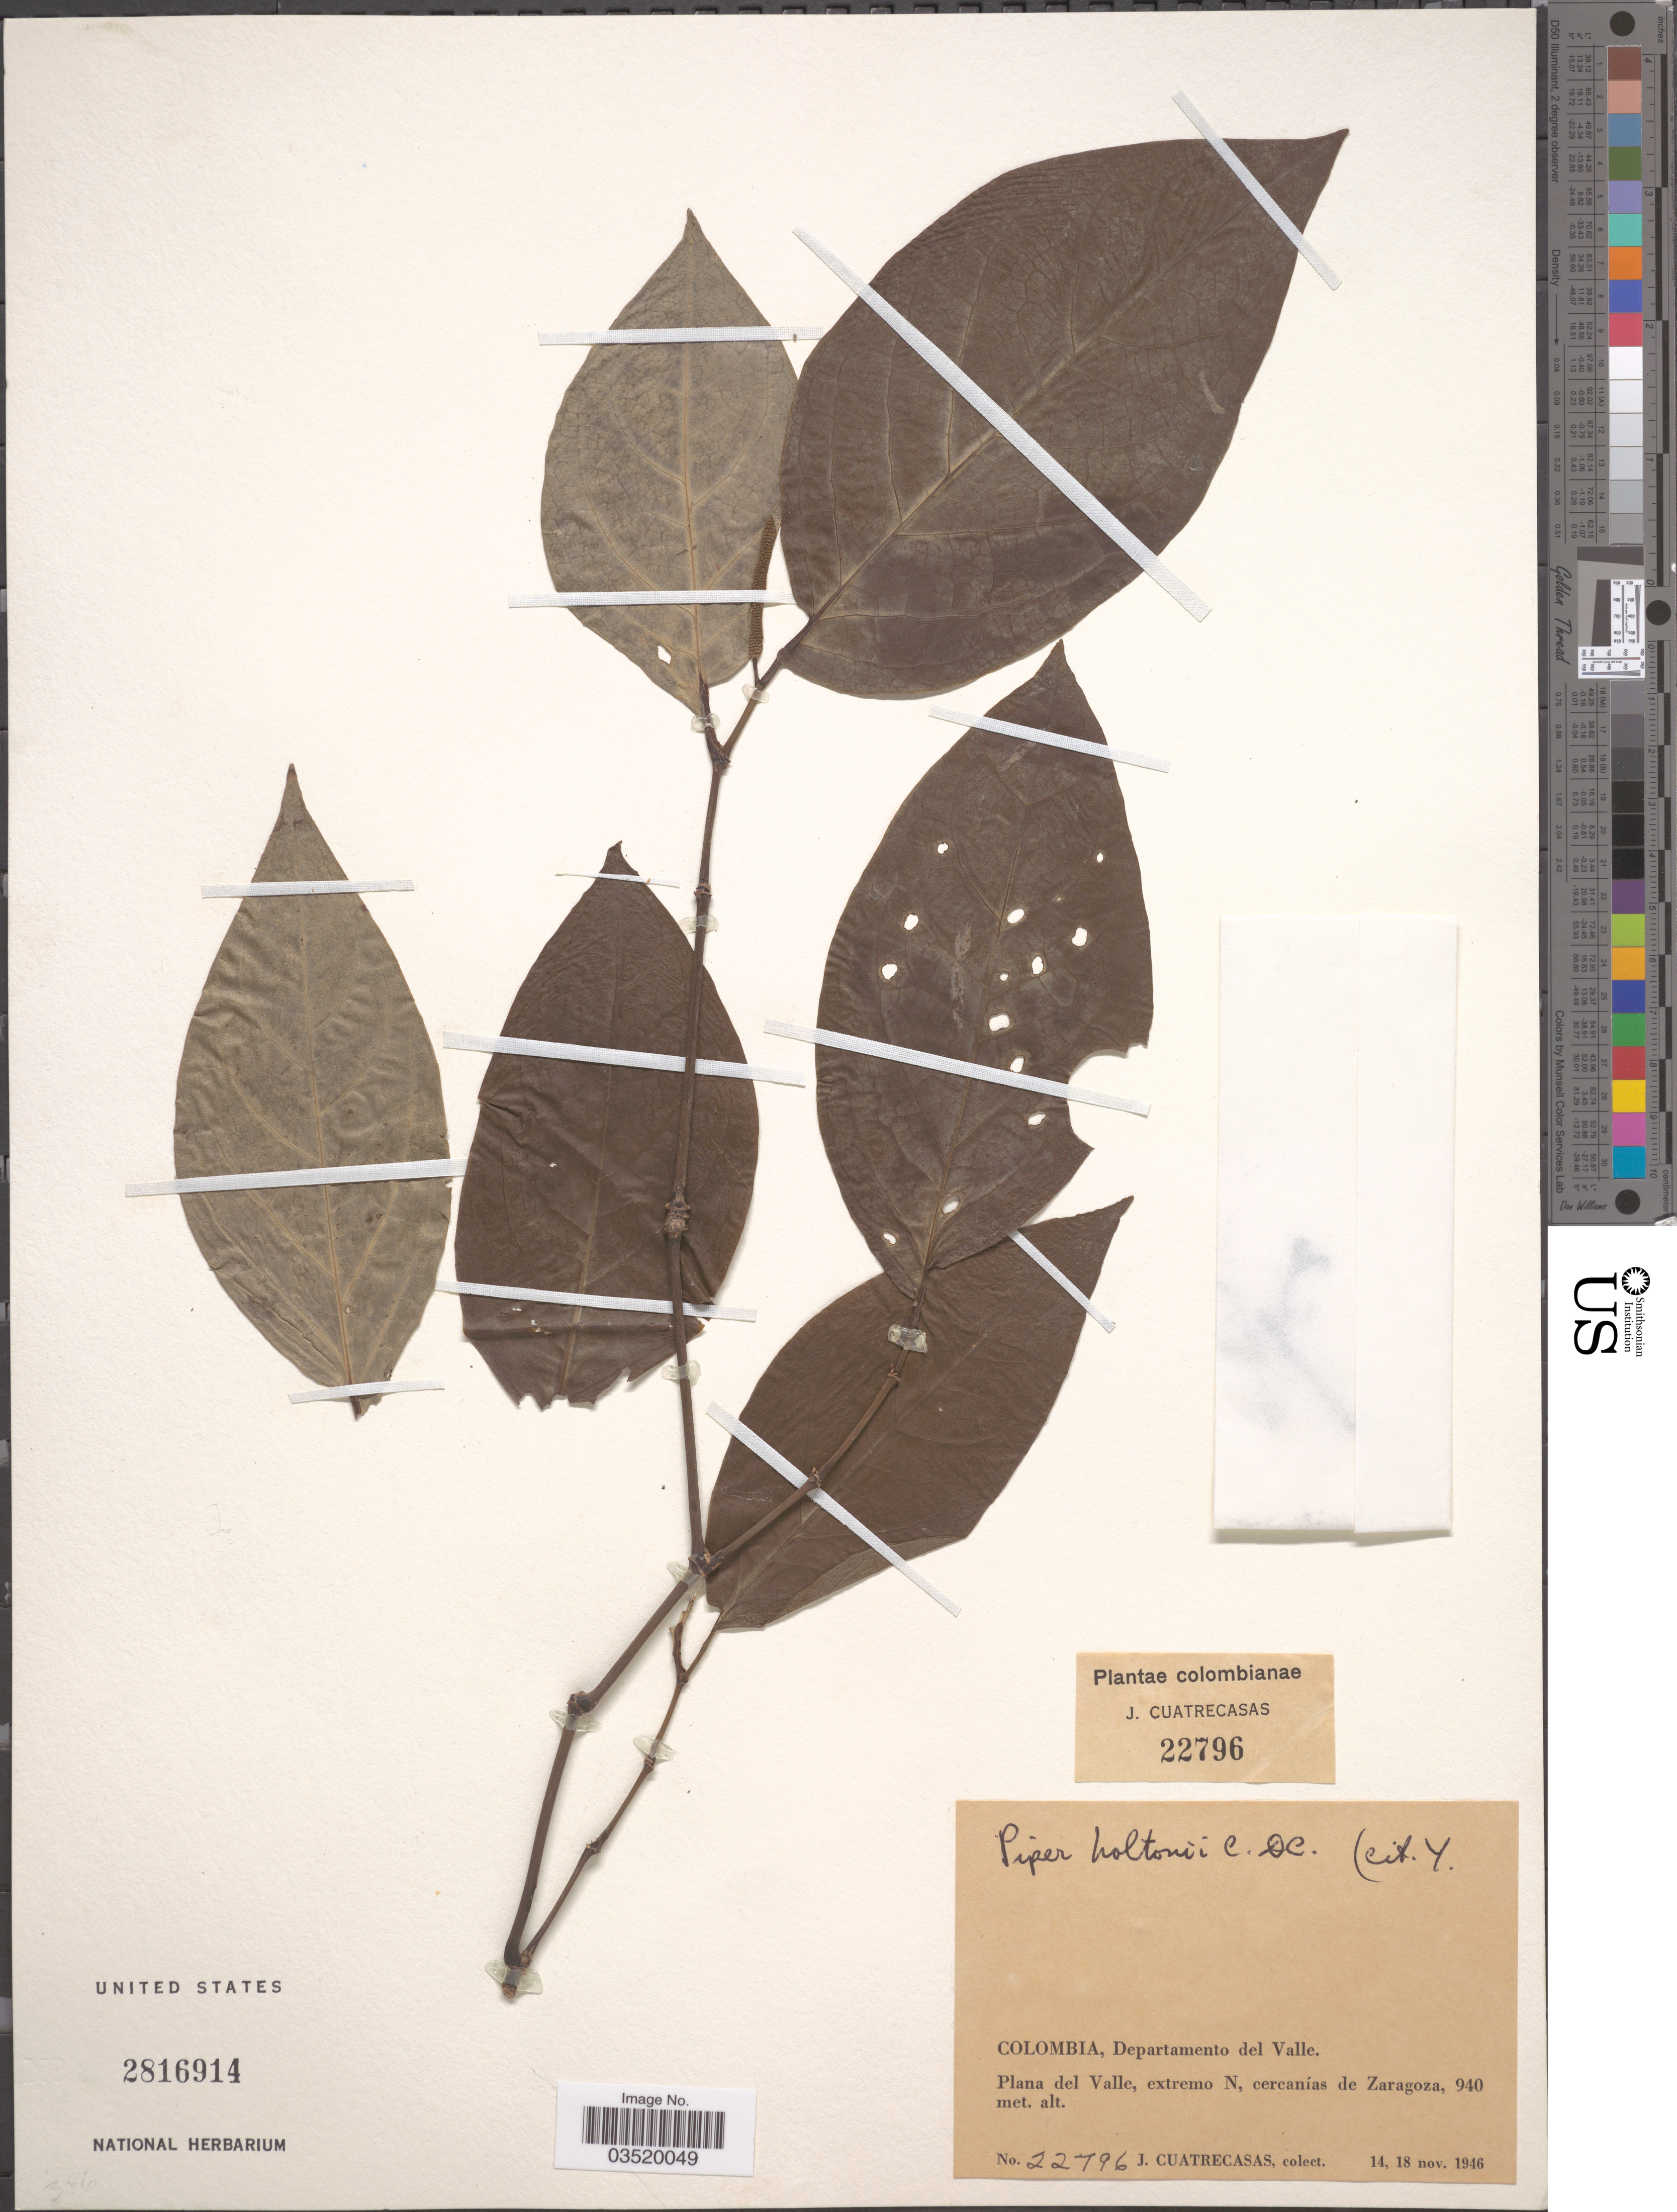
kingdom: Plantae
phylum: Tracheophyta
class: Magnoliopsida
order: Piperales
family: Piperaceae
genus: Piper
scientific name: Piper holtonii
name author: Trel.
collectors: J. Cuatrecasas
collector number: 22796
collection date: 1946-11-14/1946-11-18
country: Colombia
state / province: Valle del Cauca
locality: Departamento del Valle. Plana del Valle, extremo N, cercanias de Zaragoza.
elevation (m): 940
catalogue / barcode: US 2816914